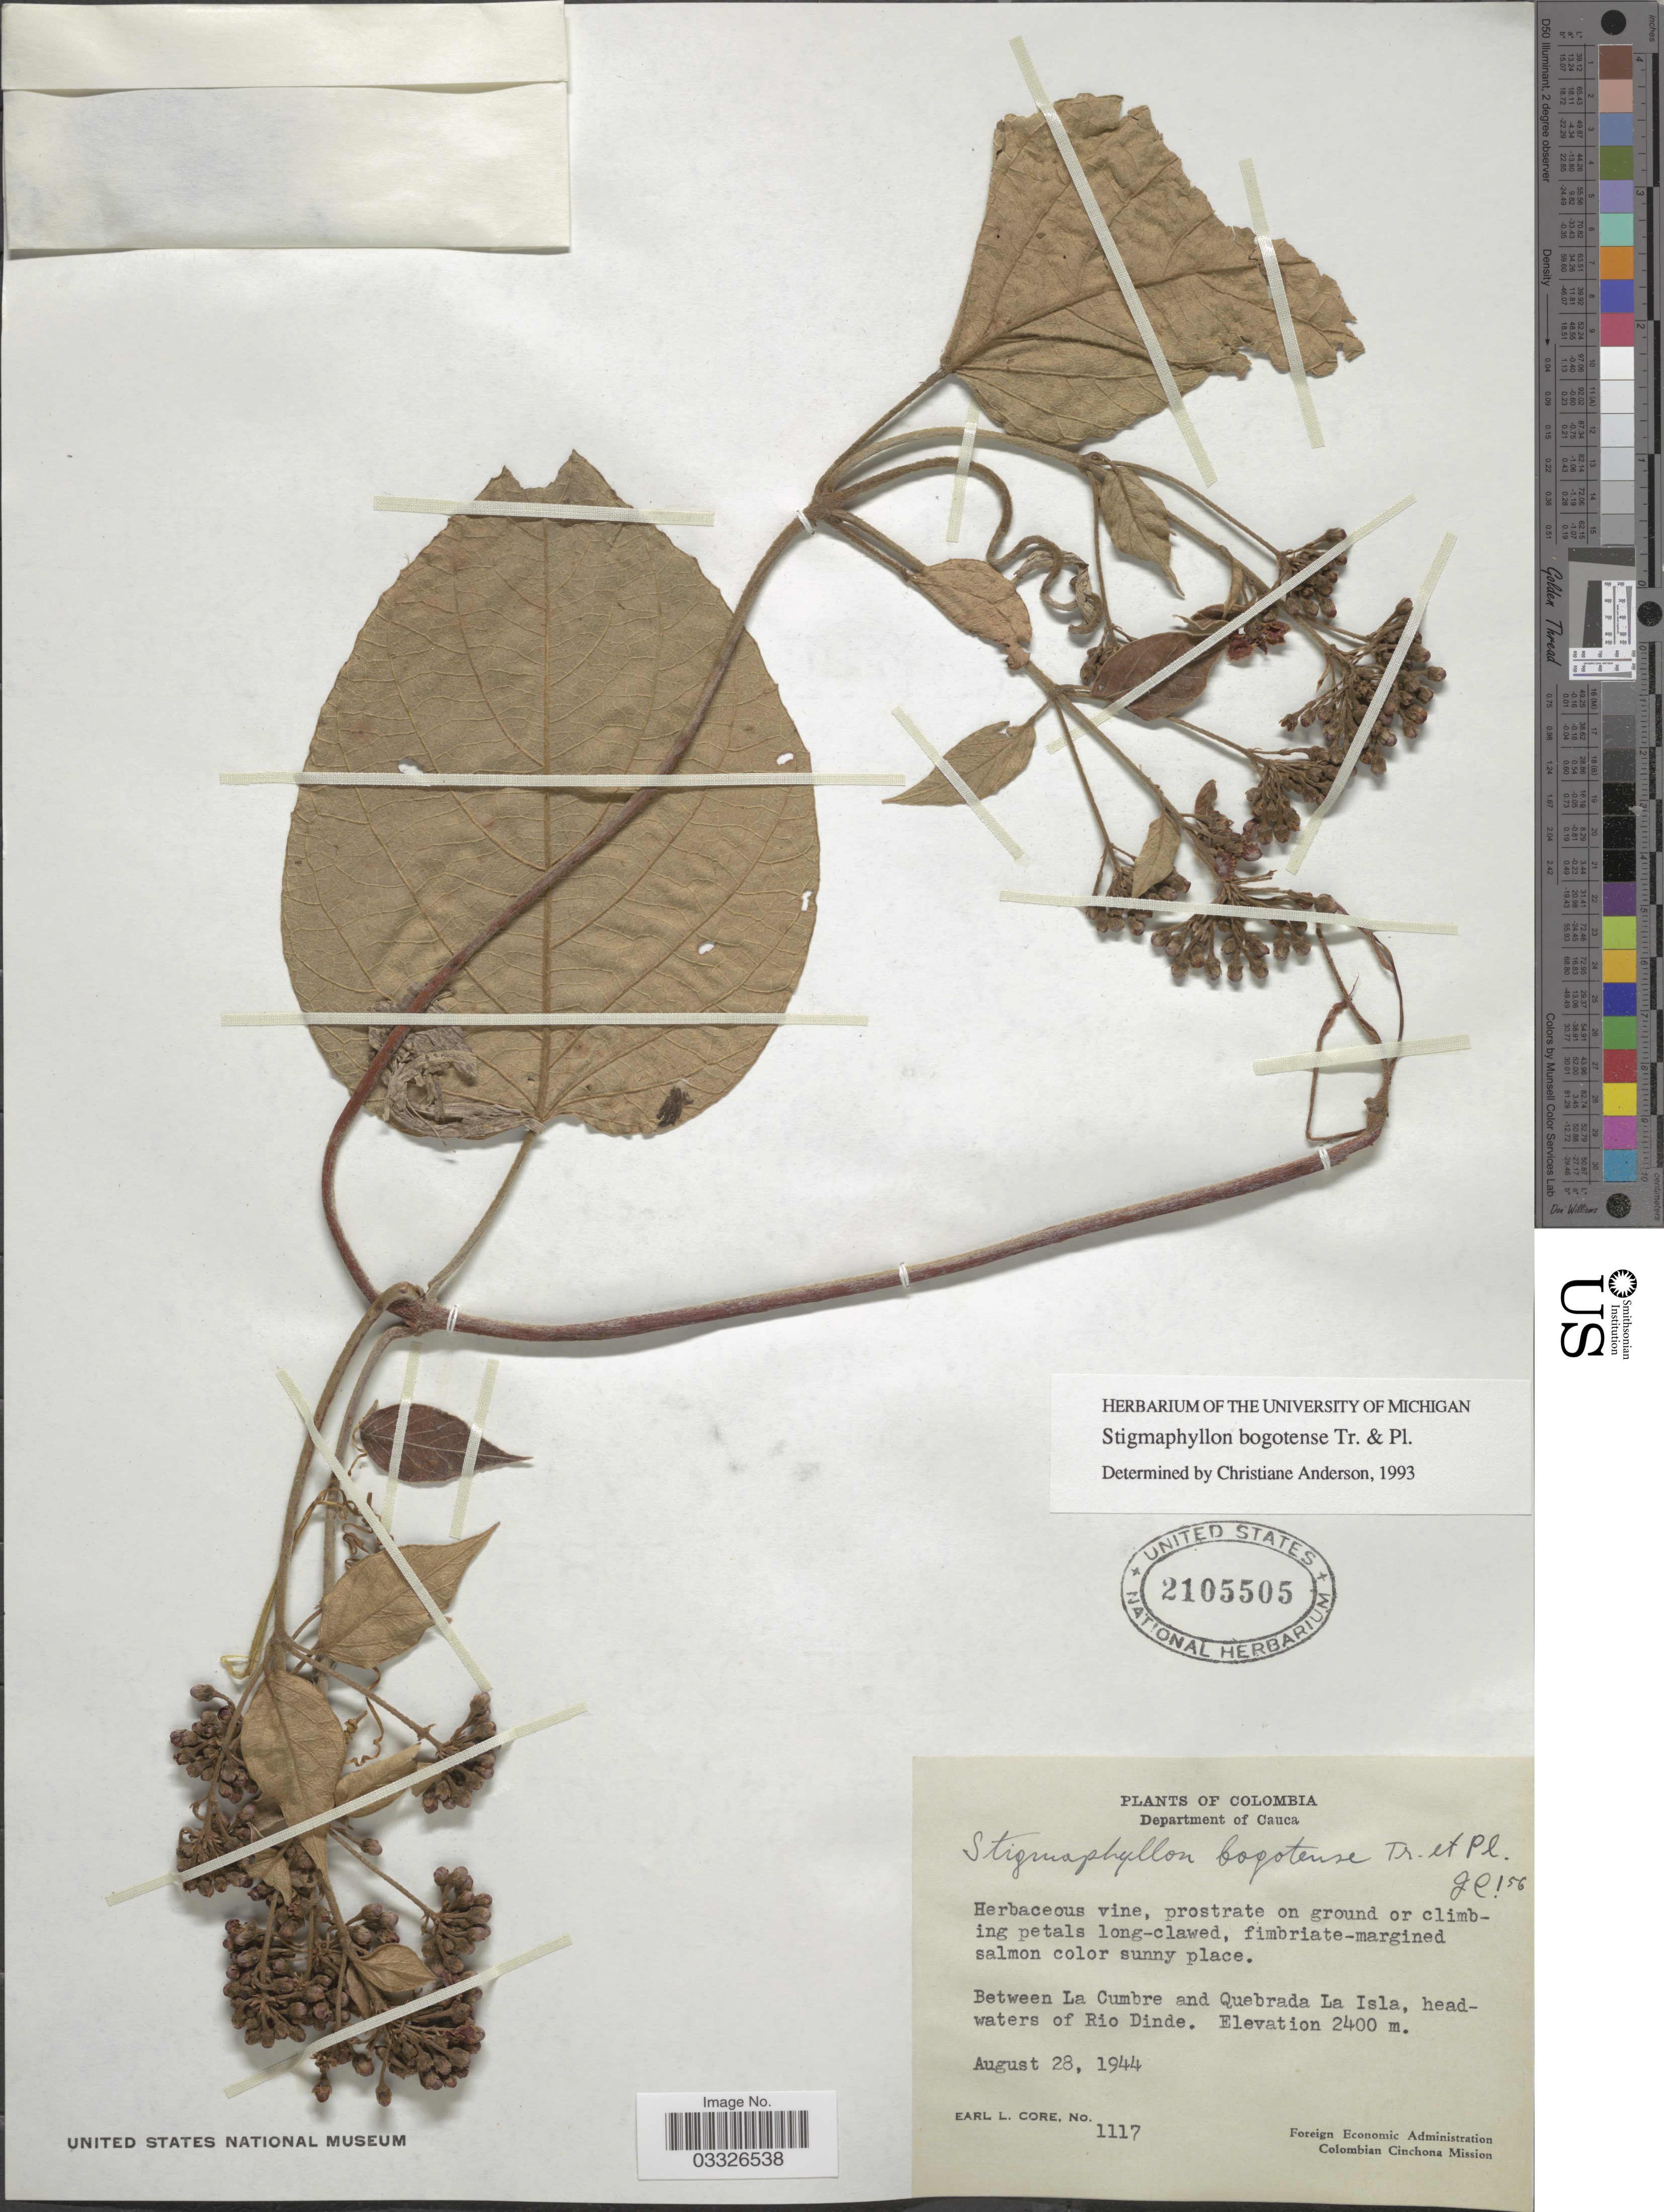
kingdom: Plantae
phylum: Tracheophyta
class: Magnoliopsida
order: Malpighiales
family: Malpighiaceae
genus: Stigmaphyllon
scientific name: Stigmaphyllon bogotense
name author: Triana & Planch.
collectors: E. L. Core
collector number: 1117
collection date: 1944-08-28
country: Colombia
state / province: Cauca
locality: Department of Cauca. Between La Cumbre and Quebrada La Isla, headwaters of Rio Dinde.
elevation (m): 2400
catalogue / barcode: US 2105505